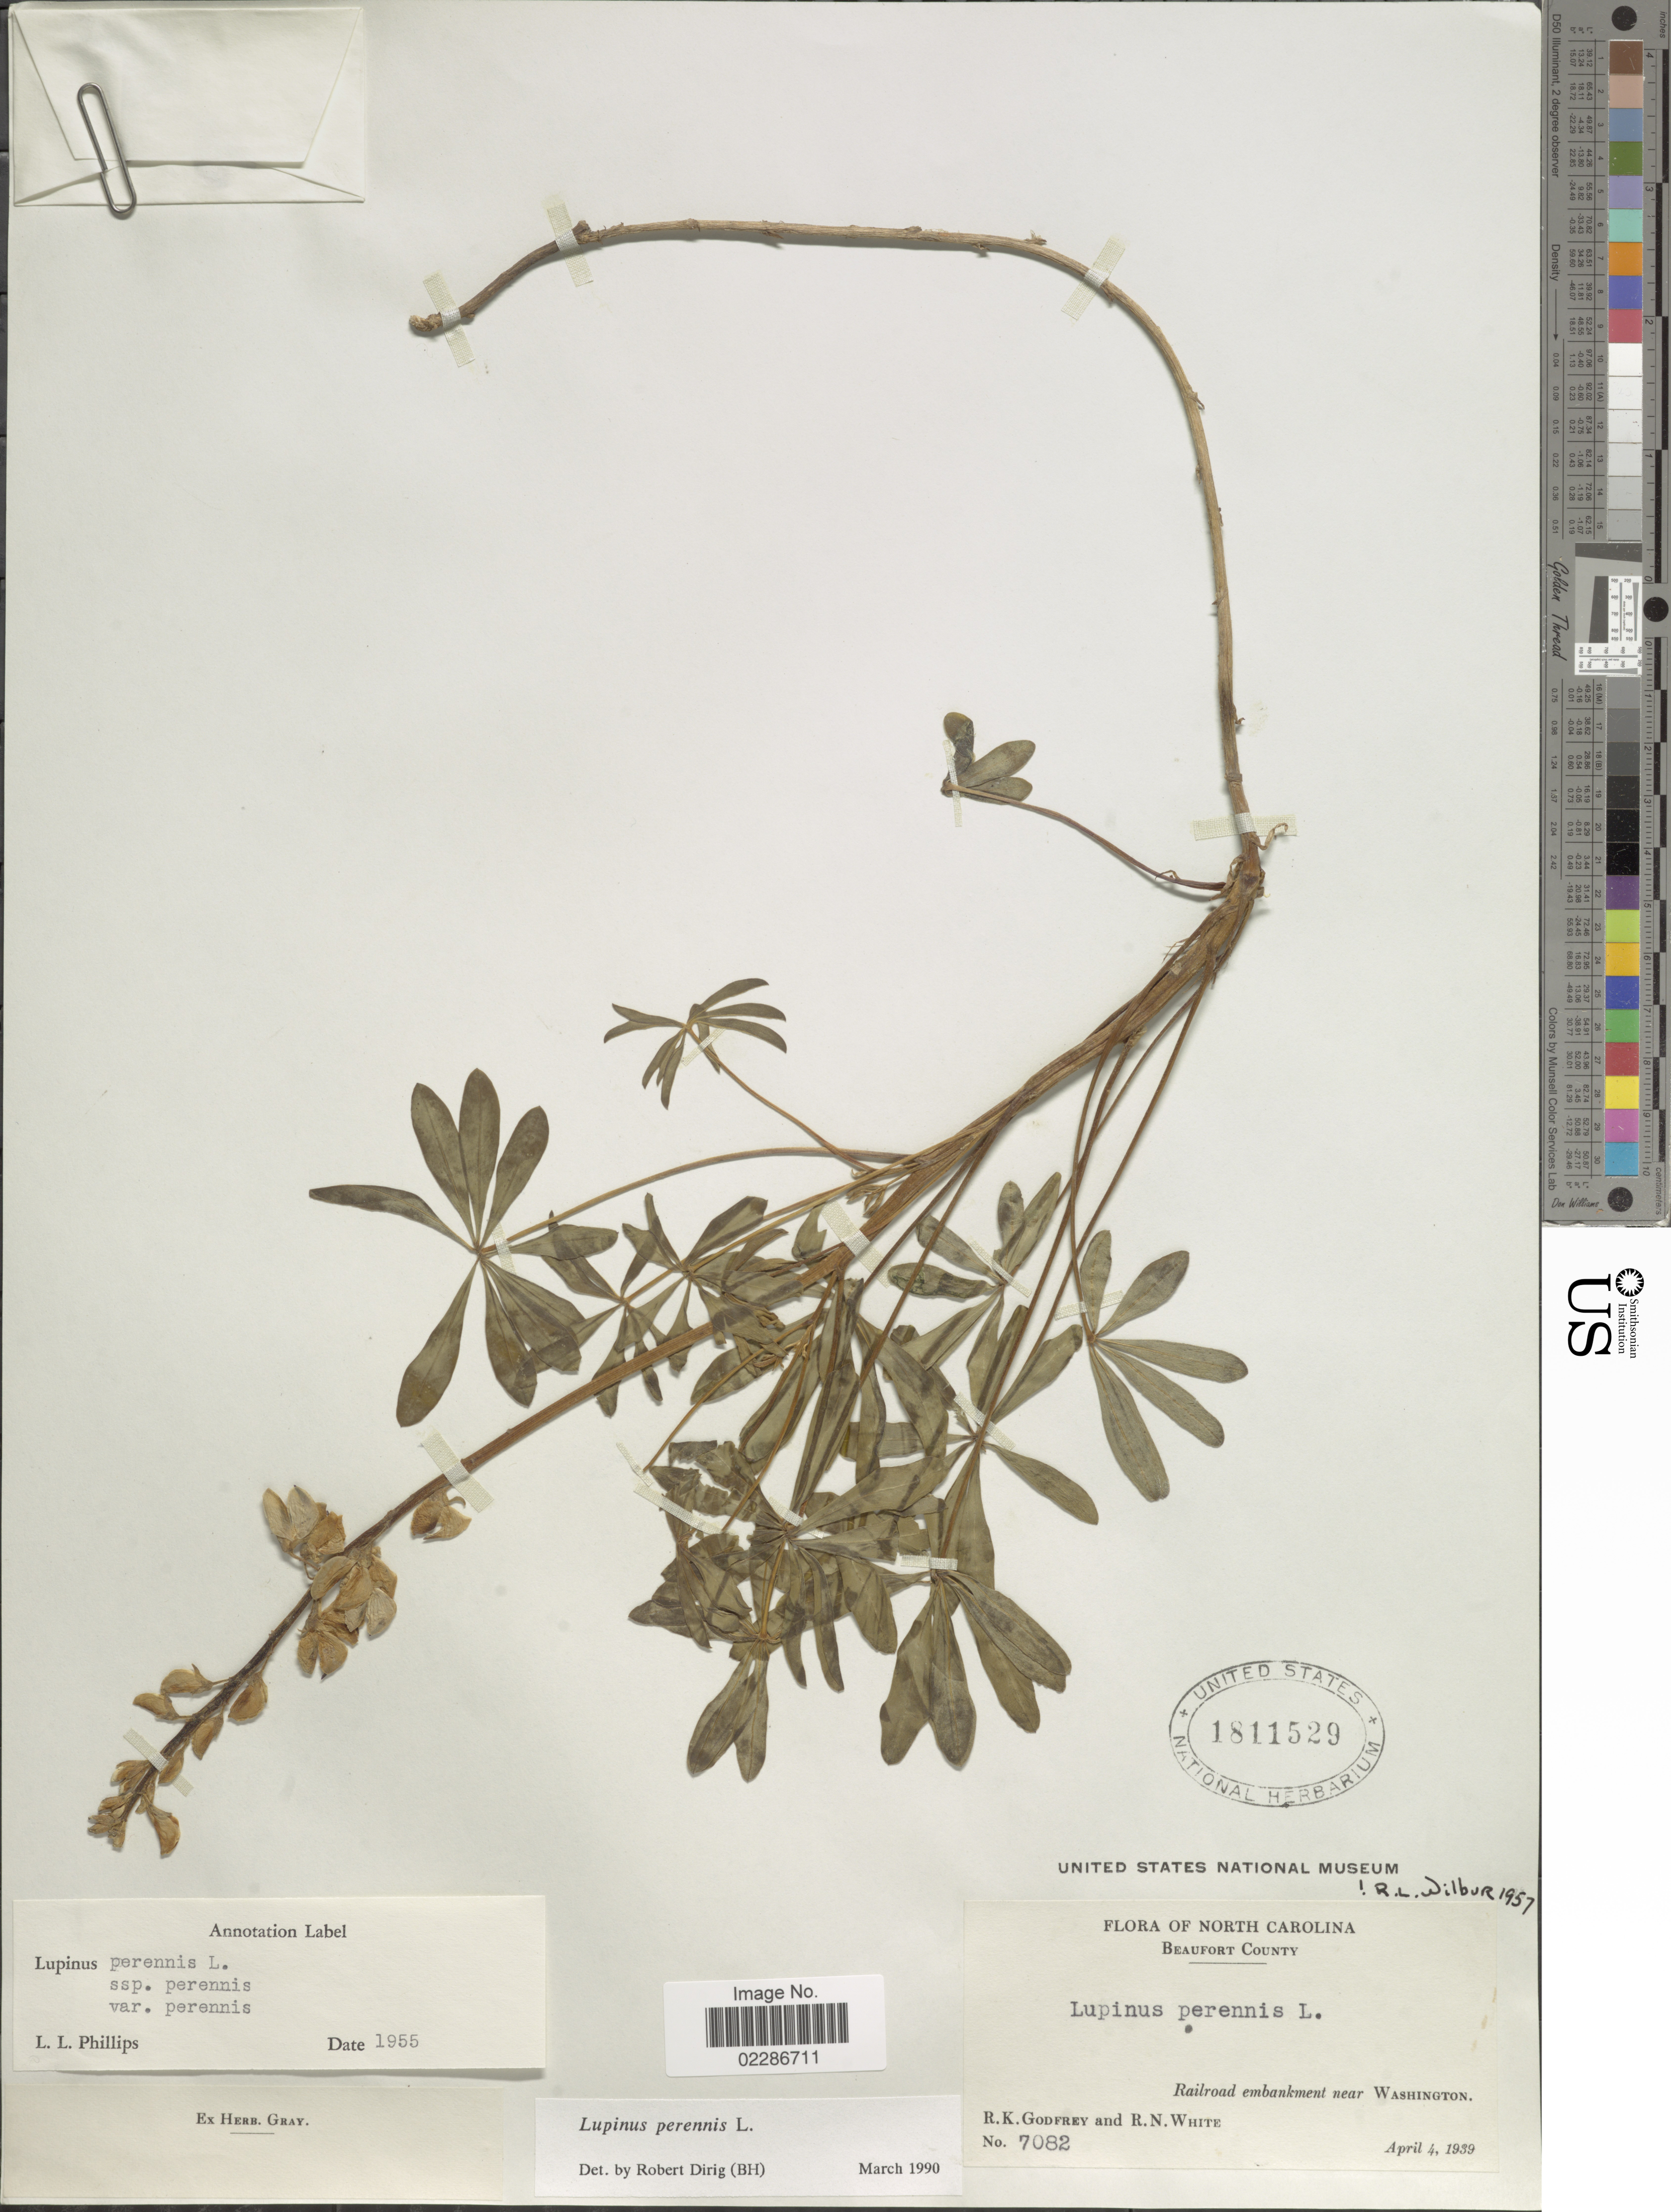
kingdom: Plantae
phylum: Tracheophyta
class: Magnoliopsida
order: Fabales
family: Fabaceae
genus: Lupinus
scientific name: Lupinus perennis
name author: L.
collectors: R. K. Godfrey & R. N. White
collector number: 7082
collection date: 1939-04-04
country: United States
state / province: North Carolina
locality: Beaufort County, Railroad embankment near Washington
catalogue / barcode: US 1811529